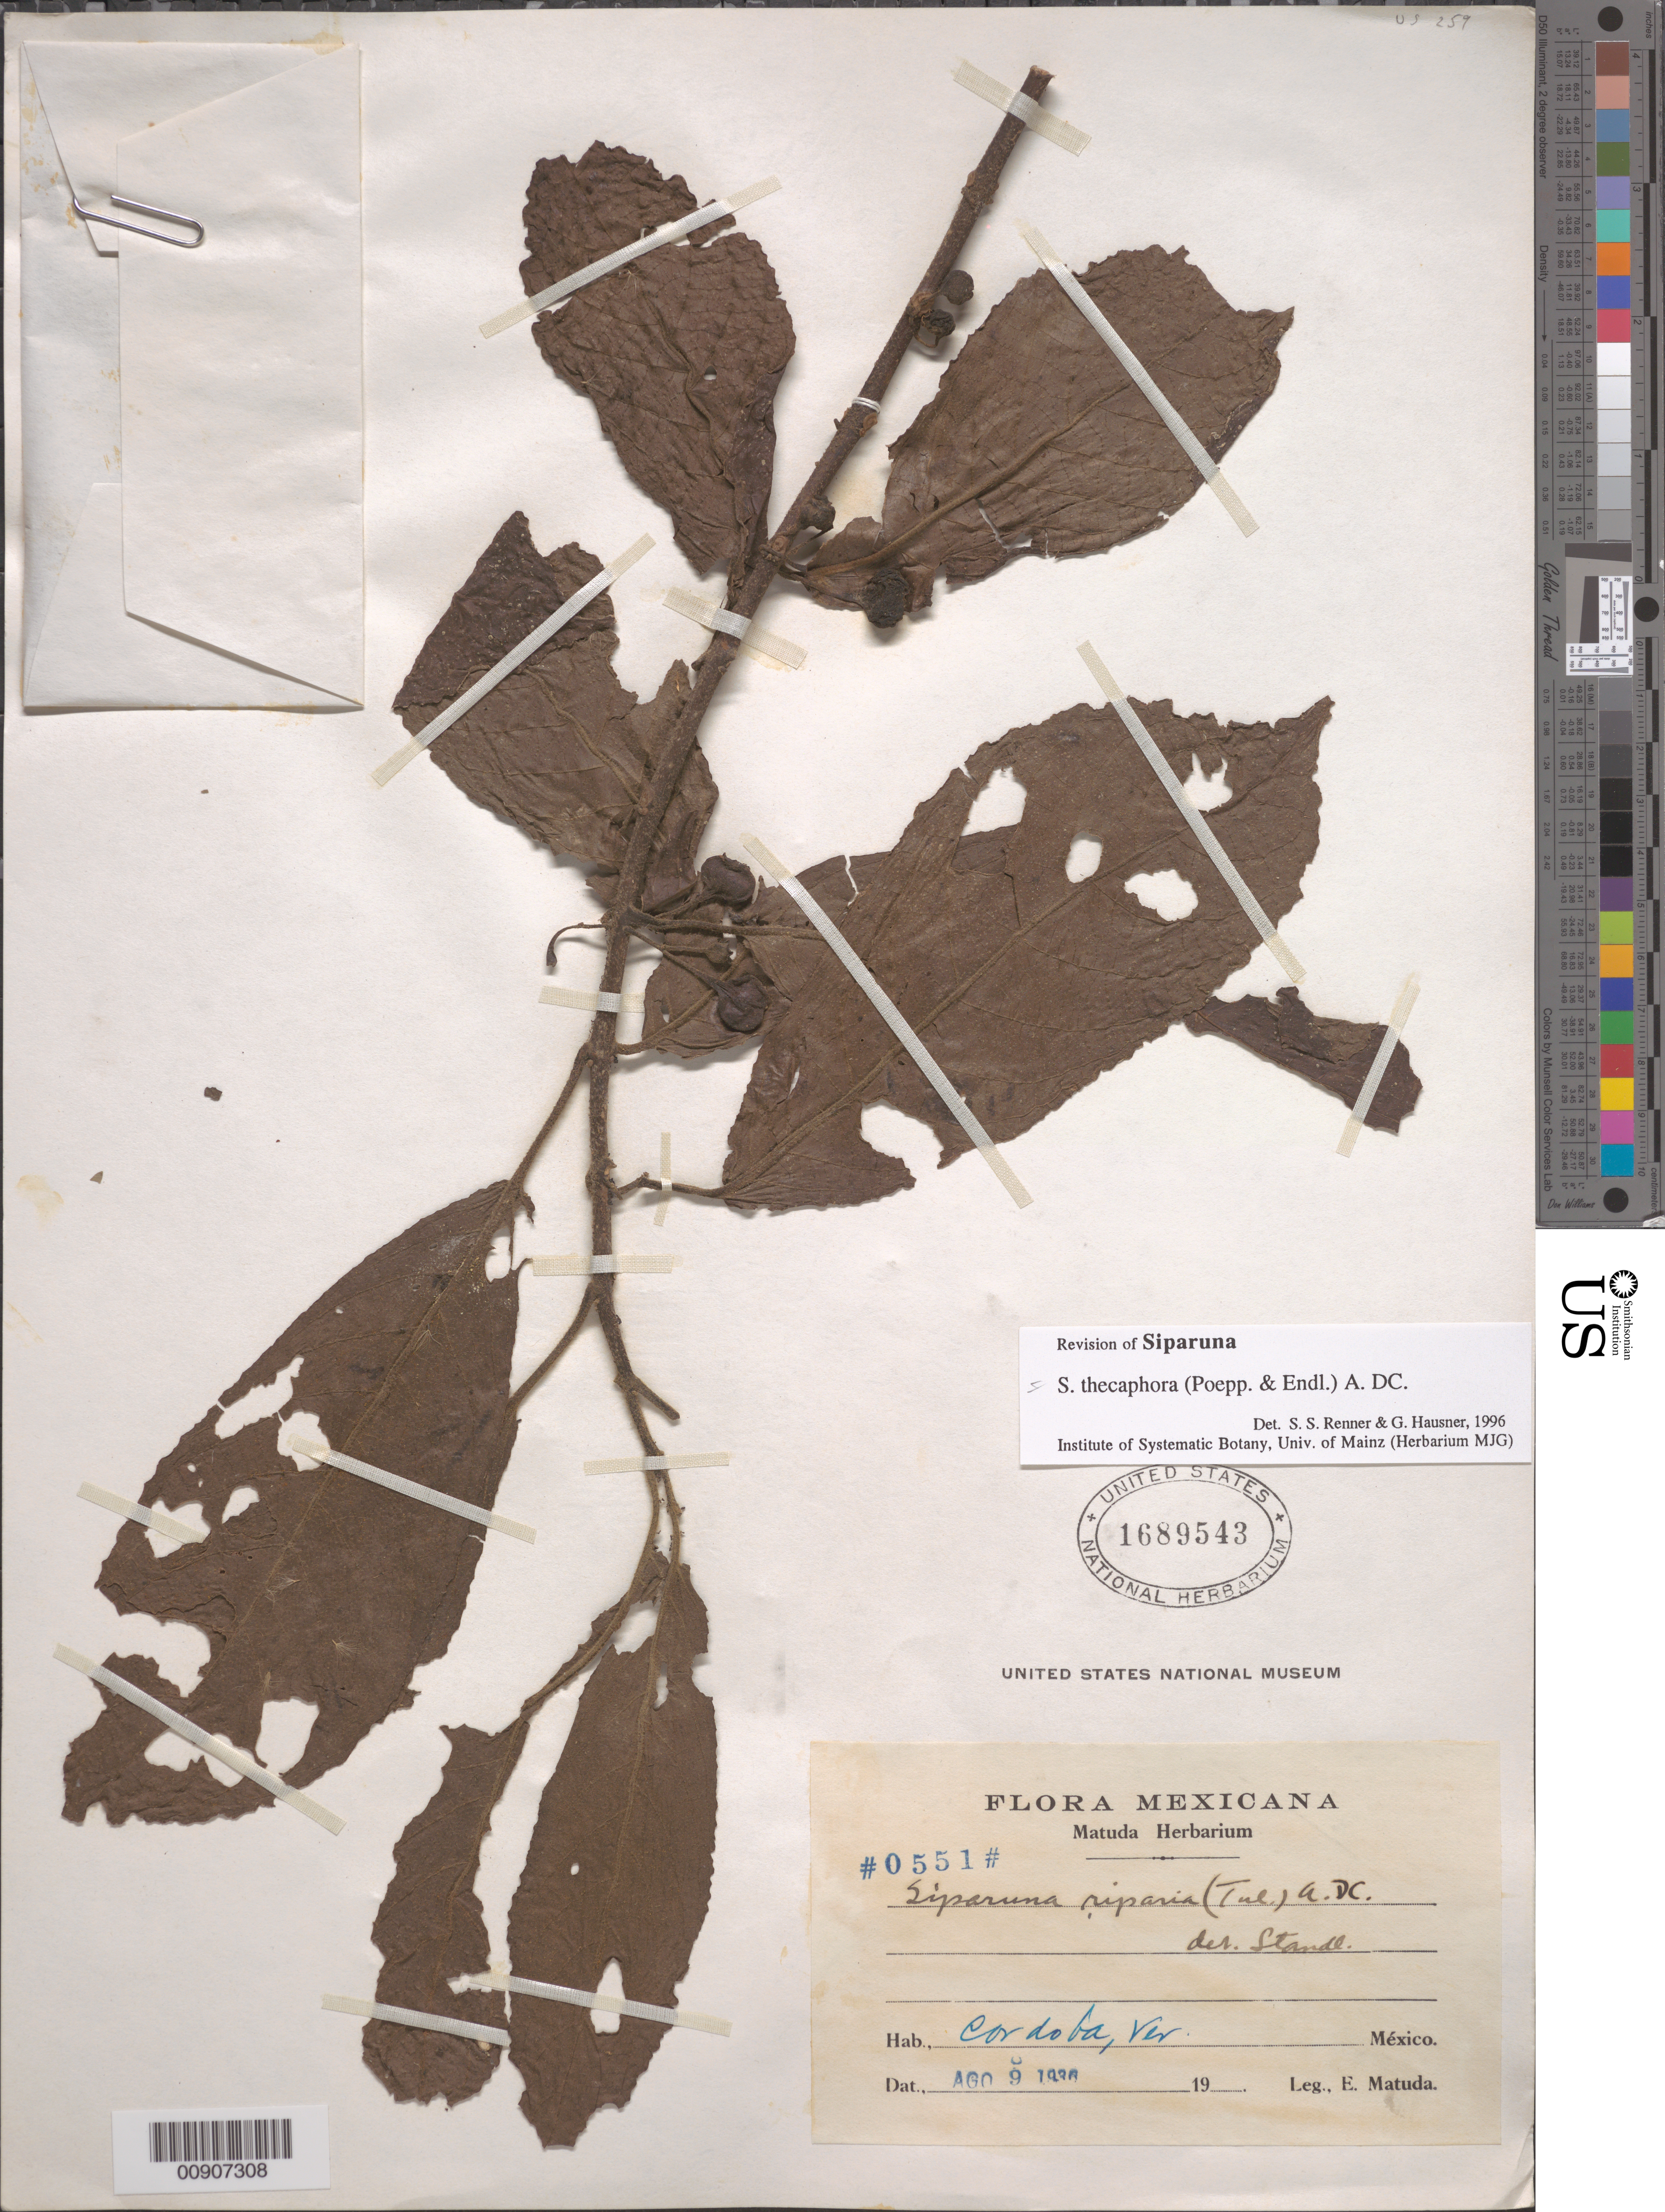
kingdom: Plantae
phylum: Tracheophyta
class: Magnoliopsida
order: Laurales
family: Siparunaceae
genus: Siparuna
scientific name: Siparuna thecaphora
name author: (Poepp. & Endl.) A. DC.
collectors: E. Matuda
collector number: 0551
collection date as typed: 09 Aug 1936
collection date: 1936-08-09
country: Mexico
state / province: Veracruz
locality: Cordoba, Veracruz.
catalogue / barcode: US 1689543